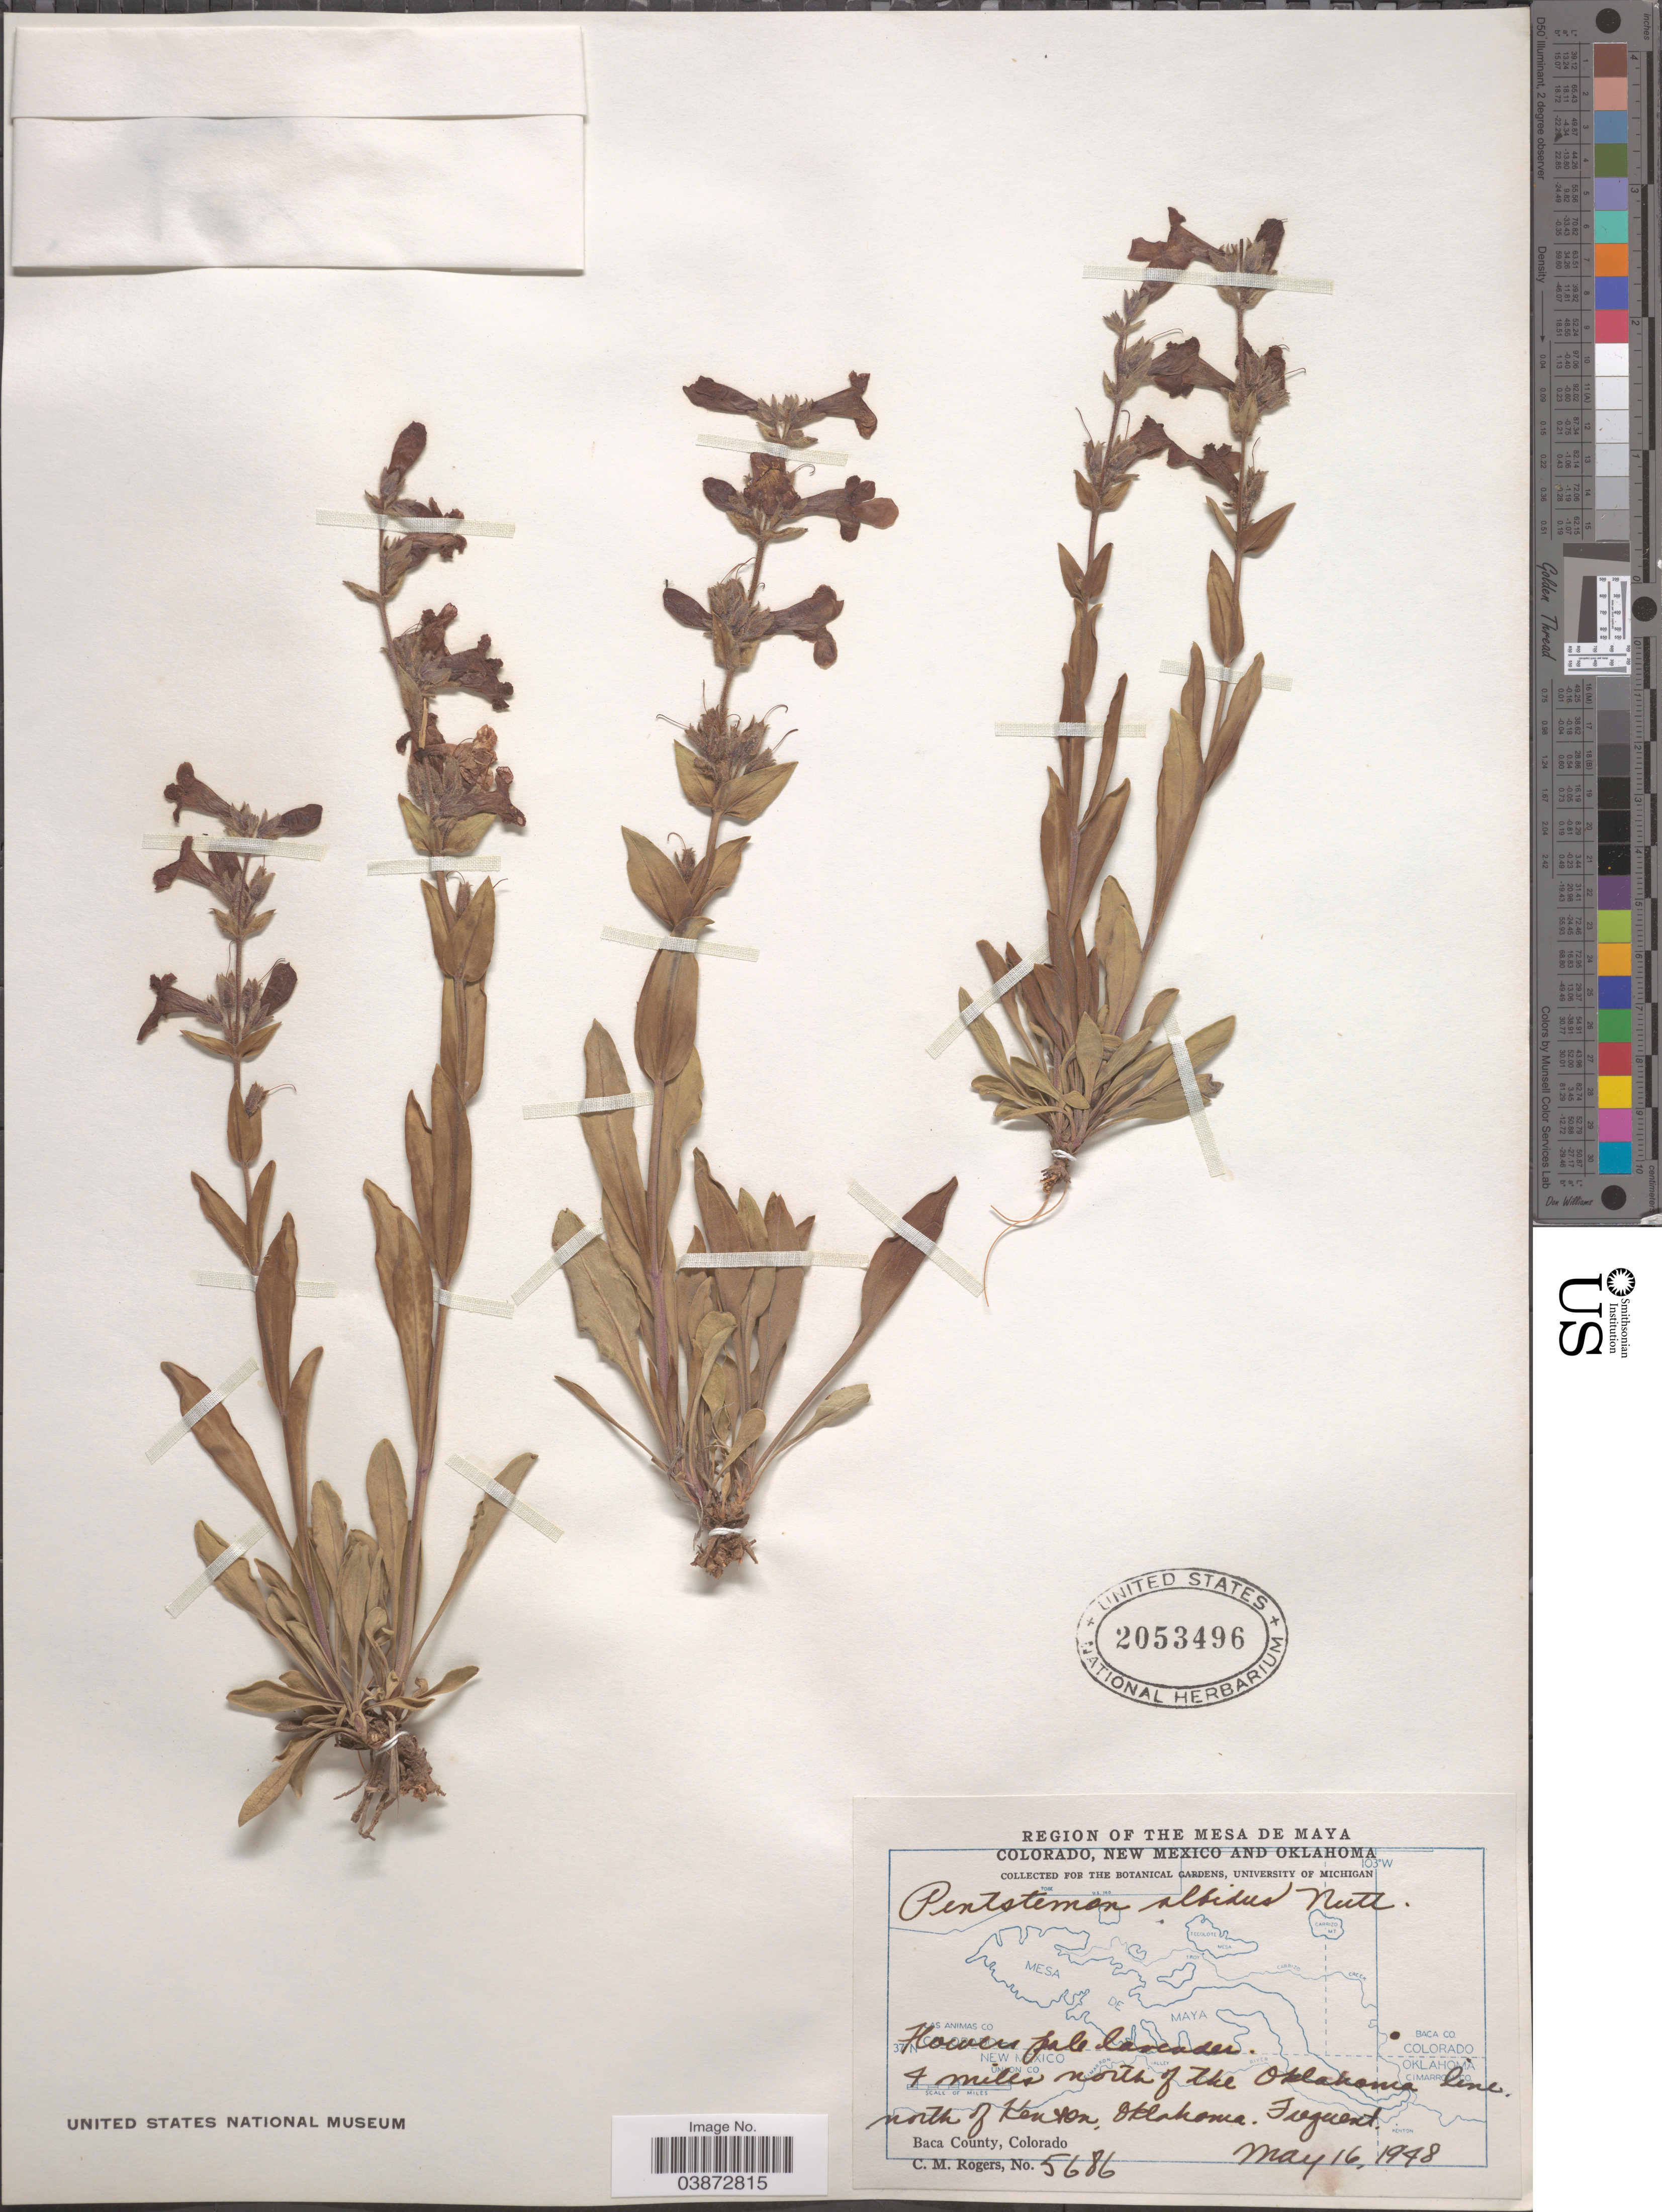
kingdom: Plantae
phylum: Tracheophyta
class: Magnoliopsida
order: Lamiales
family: Plantaginaceae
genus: Penstemon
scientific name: Penstemon albidus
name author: Nutt.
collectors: C. M. Rogers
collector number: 5686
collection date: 1948-05-16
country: United States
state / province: Colorado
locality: Region of the Mesa de Maya. 4 miles north of the Oklahoma line north of Kenton, Baca County.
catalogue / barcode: US 2053496